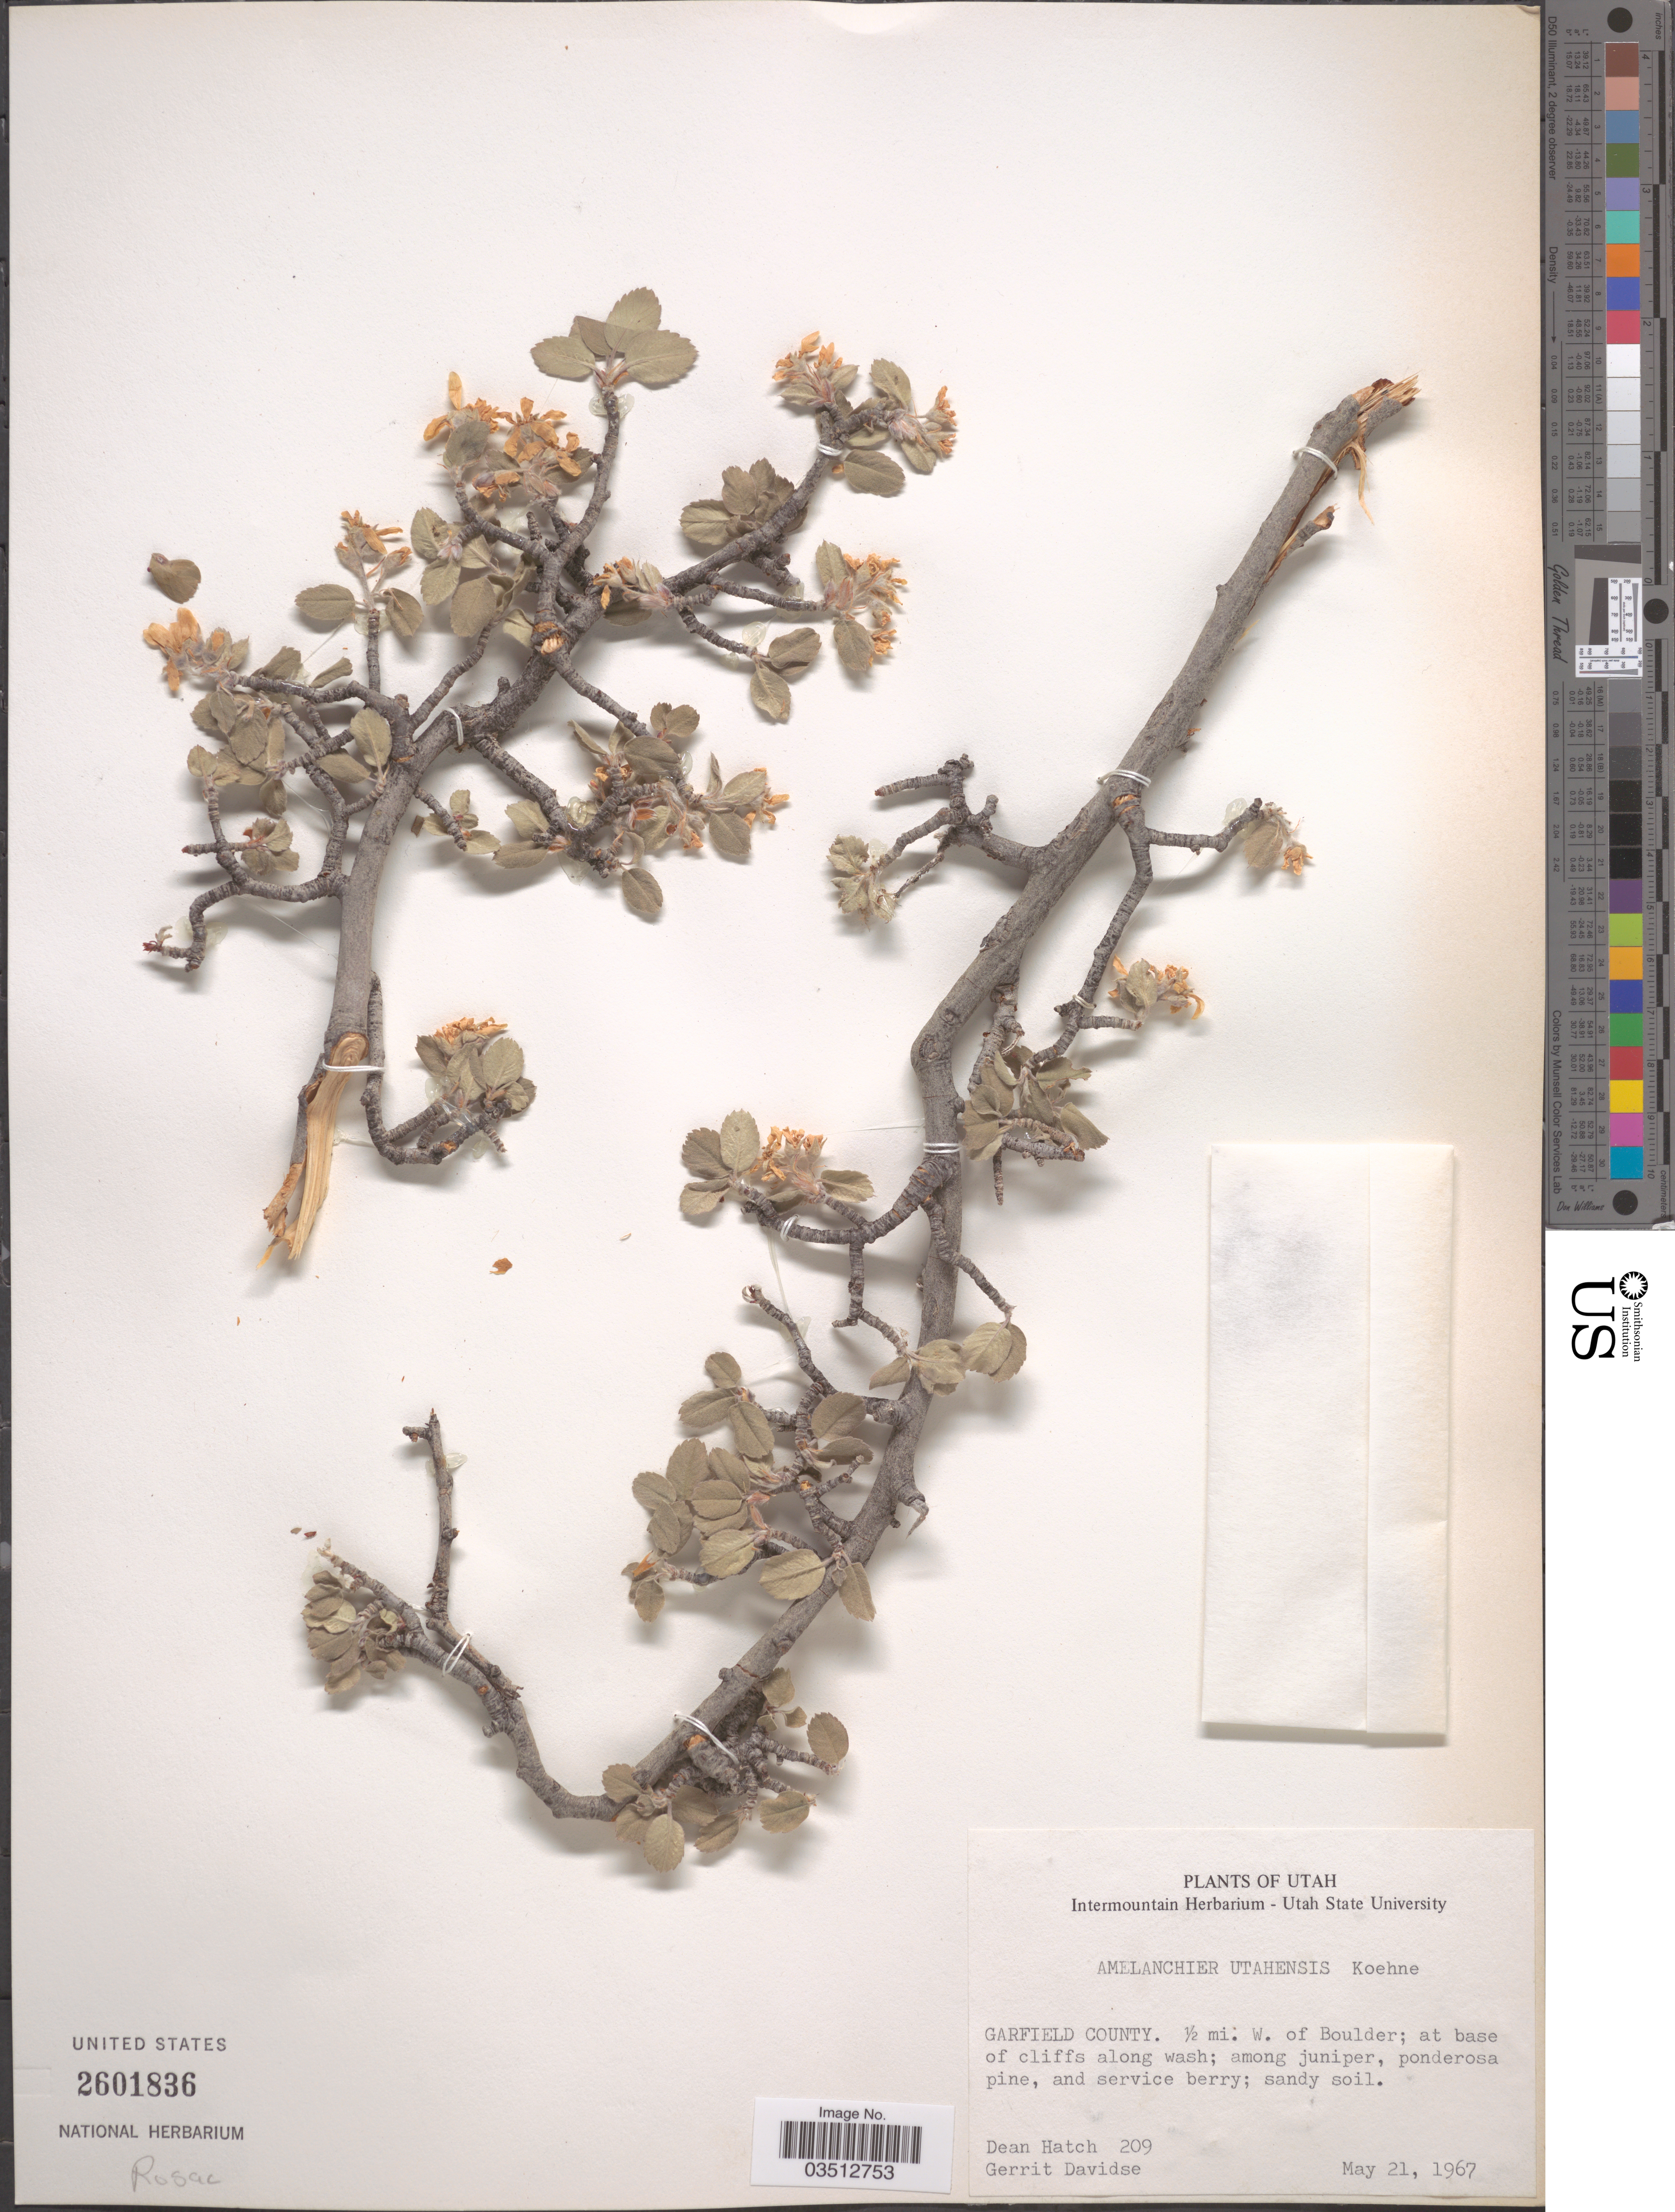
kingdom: Plantae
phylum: Tracheophyta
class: Magnoliopsida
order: Rosales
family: Rosaceae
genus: Amelanchier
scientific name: Amelanchier utahensis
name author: Koehne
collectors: D. Hatch & G. Davidse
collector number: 209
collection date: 1967-05-21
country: United States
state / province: Utah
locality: Garfield County. ½ mi. W. of Boulder.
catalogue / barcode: US 2601836